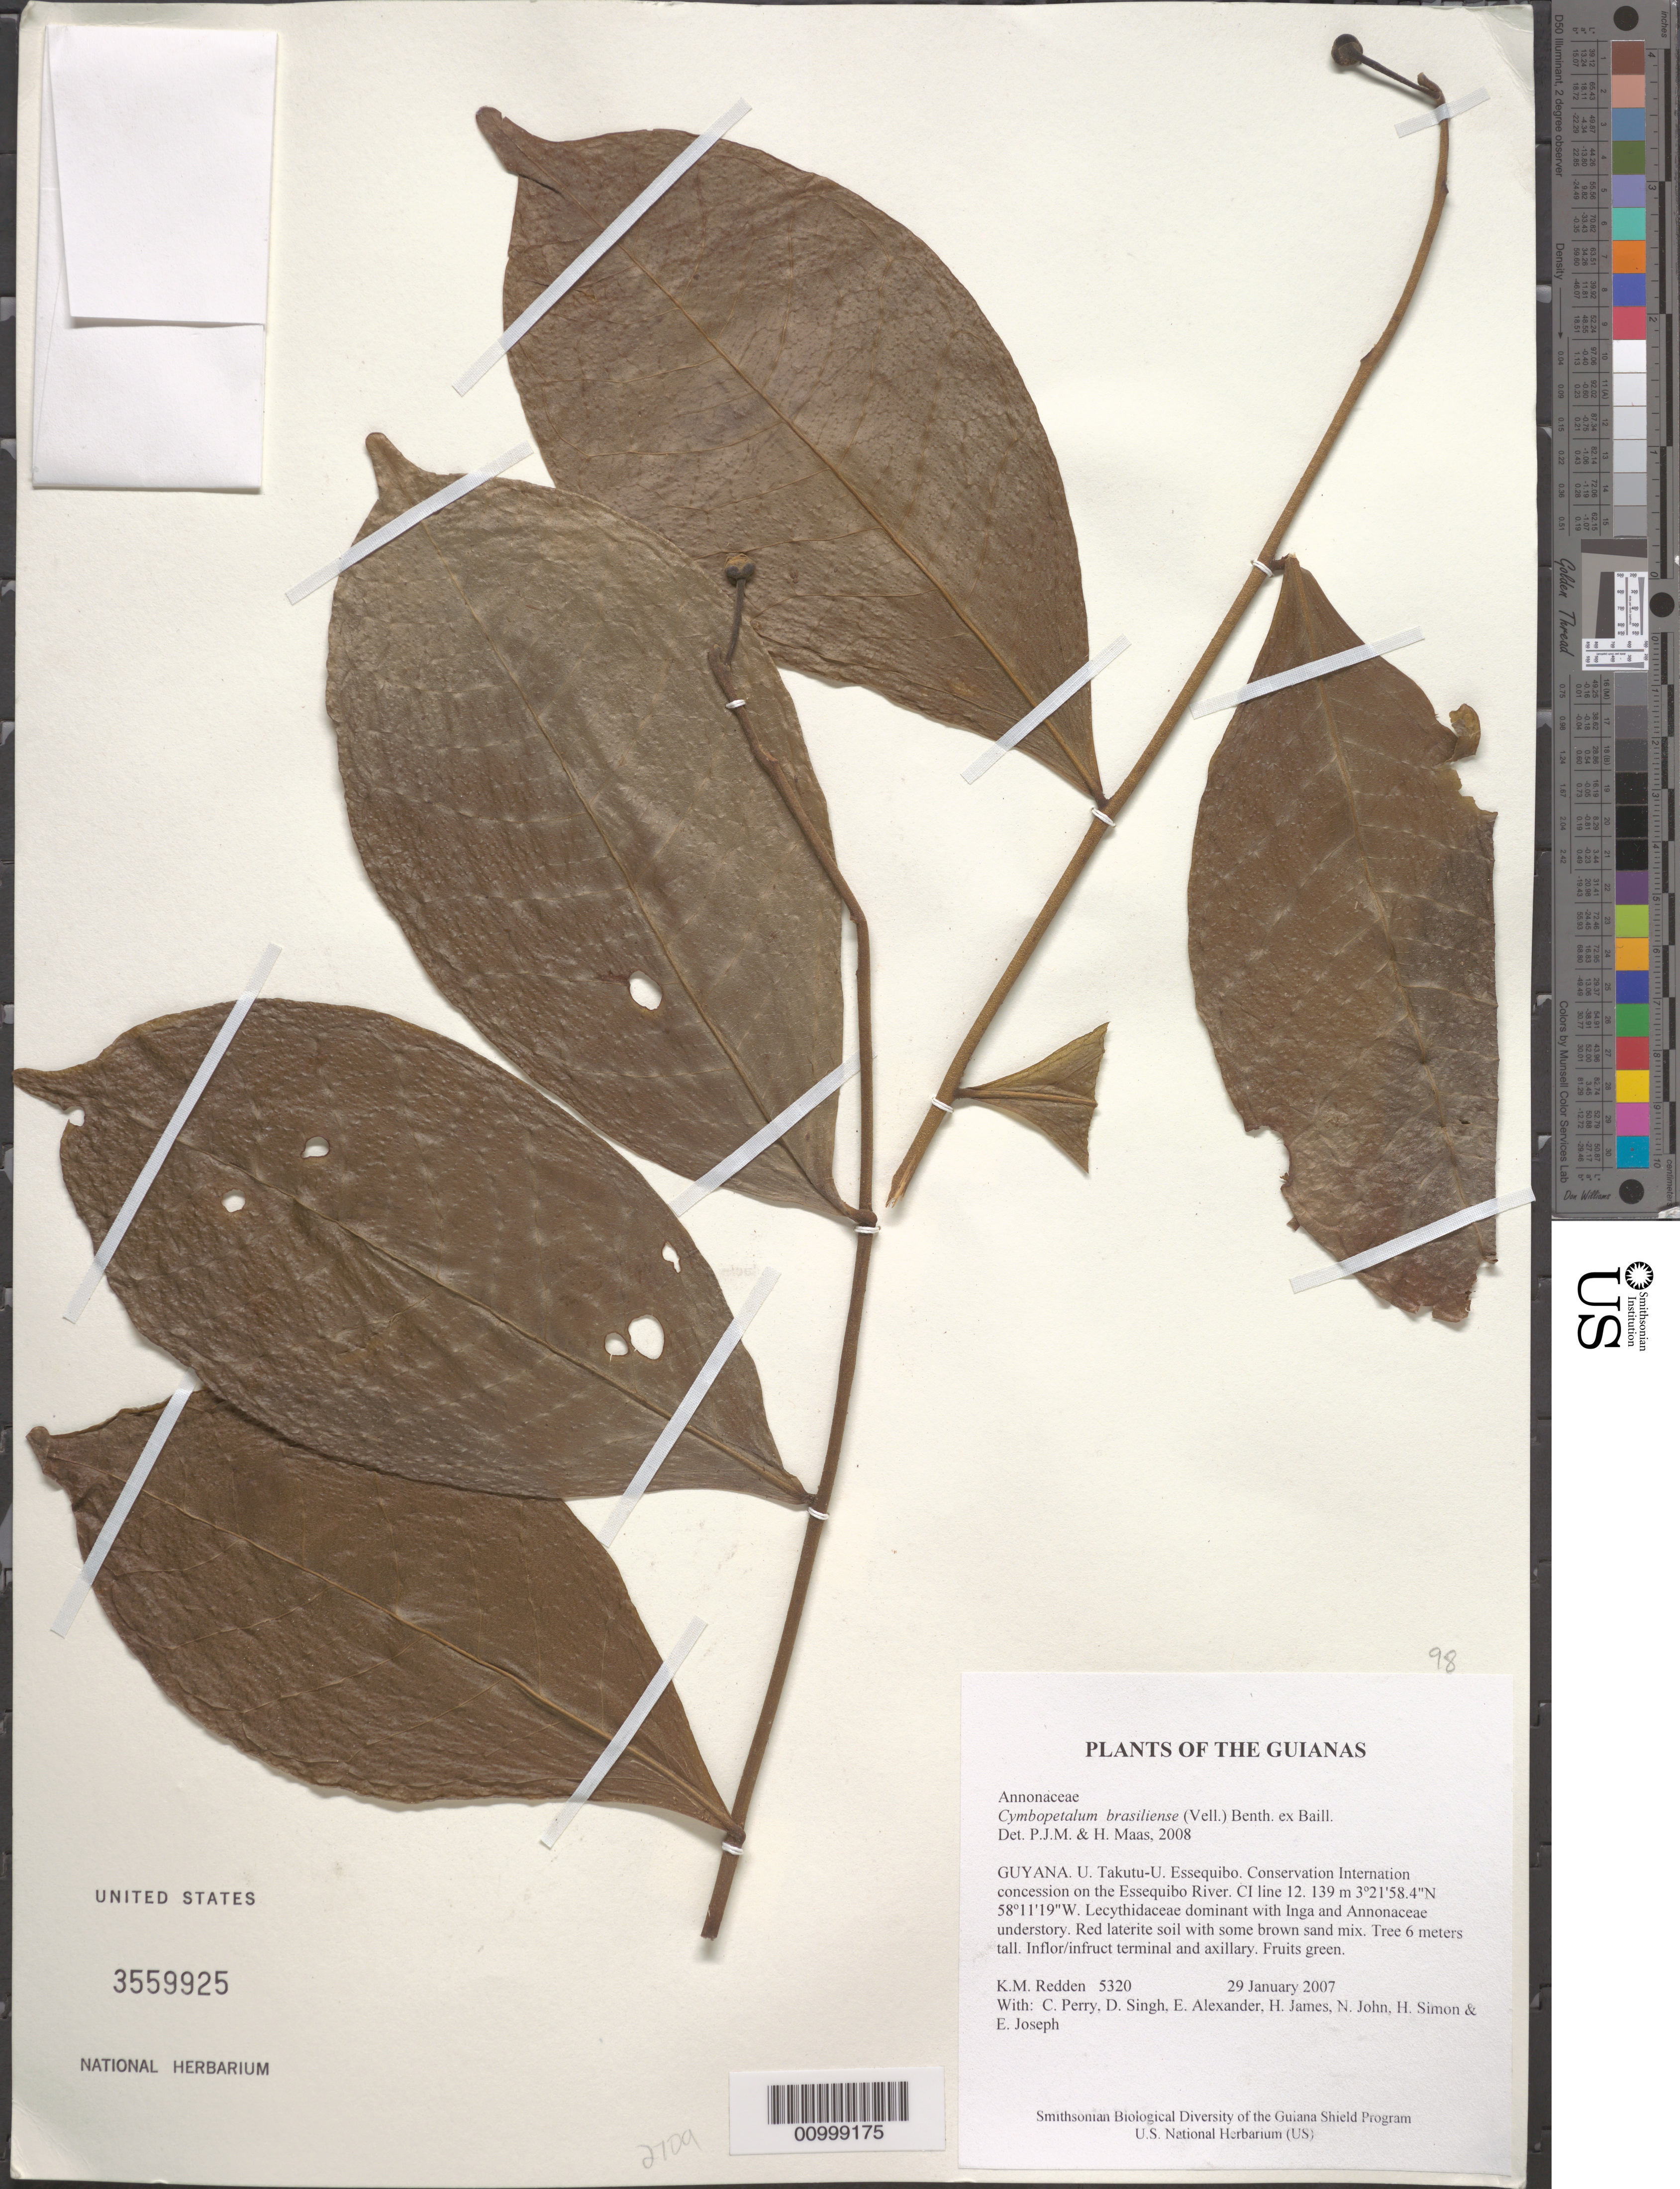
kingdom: Plantae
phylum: Tracheophyta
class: Magnoliopsida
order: Magnoliales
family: Annonaceae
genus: Cymbopetalum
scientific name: Cymbopetalum brasiliense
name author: (Vell.) Benth. ex Baill.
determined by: Maas, Paul J.; Maas, H.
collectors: K. M. Redden, C. Perry, D. Singh, E. Alexander, H. James, N. John, H. Simon & E. Joseph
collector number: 5320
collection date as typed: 29 January 2007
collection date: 2007-01-29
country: Guyana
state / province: U. Takutu-U. Essequibo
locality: Conservation International concession on the Essequibo River. CI line 12.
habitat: Lecythidaceae dominant with Inga and Annonaceae understory. Red laterite soil with some brown sand mix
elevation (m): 139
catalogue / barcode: US 3559925